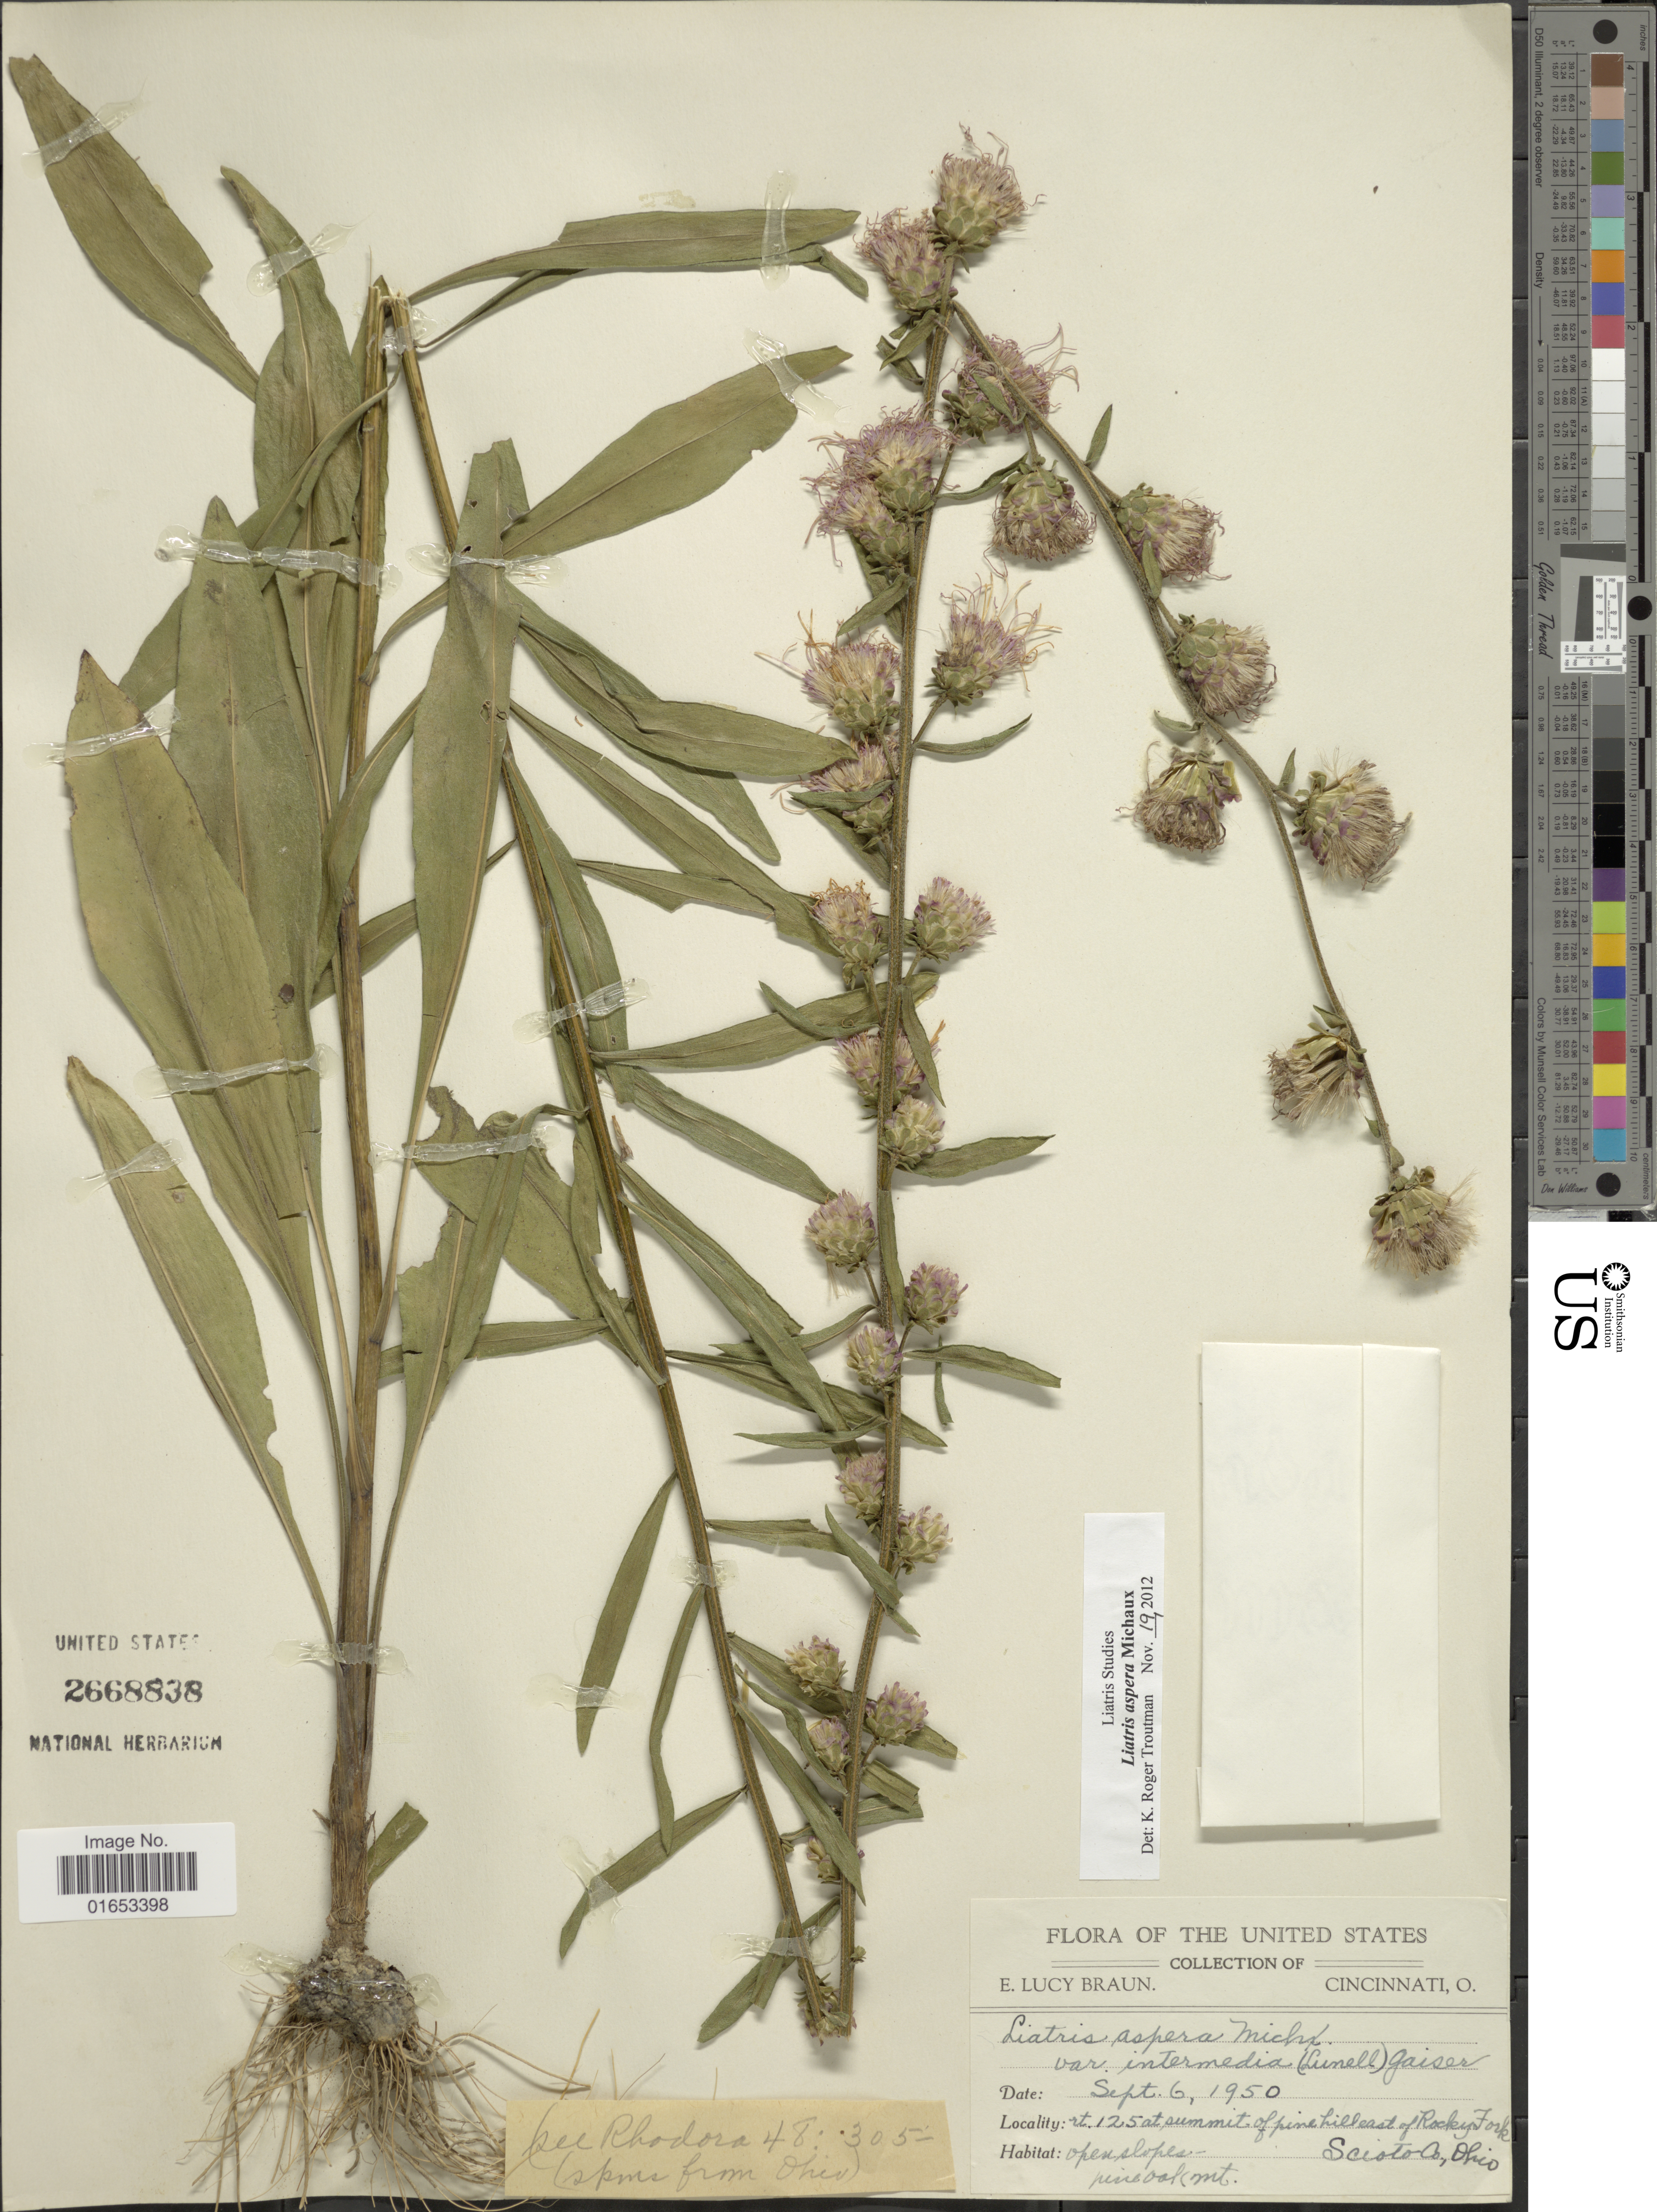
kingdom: Plantae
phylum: Tracheophyta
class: Magnoliopsida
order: Asterales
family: Asteraceae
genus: Liatris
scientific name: Liatris aspera var. intermedia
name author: (Lunell) Gaiser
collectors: E. L. Braun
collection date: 1950-09-06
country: United States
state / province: Ohio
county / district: Scioto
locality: Rt. 125 at summit of Pine Hill east of Rocky Fork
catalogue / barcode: US 2668838